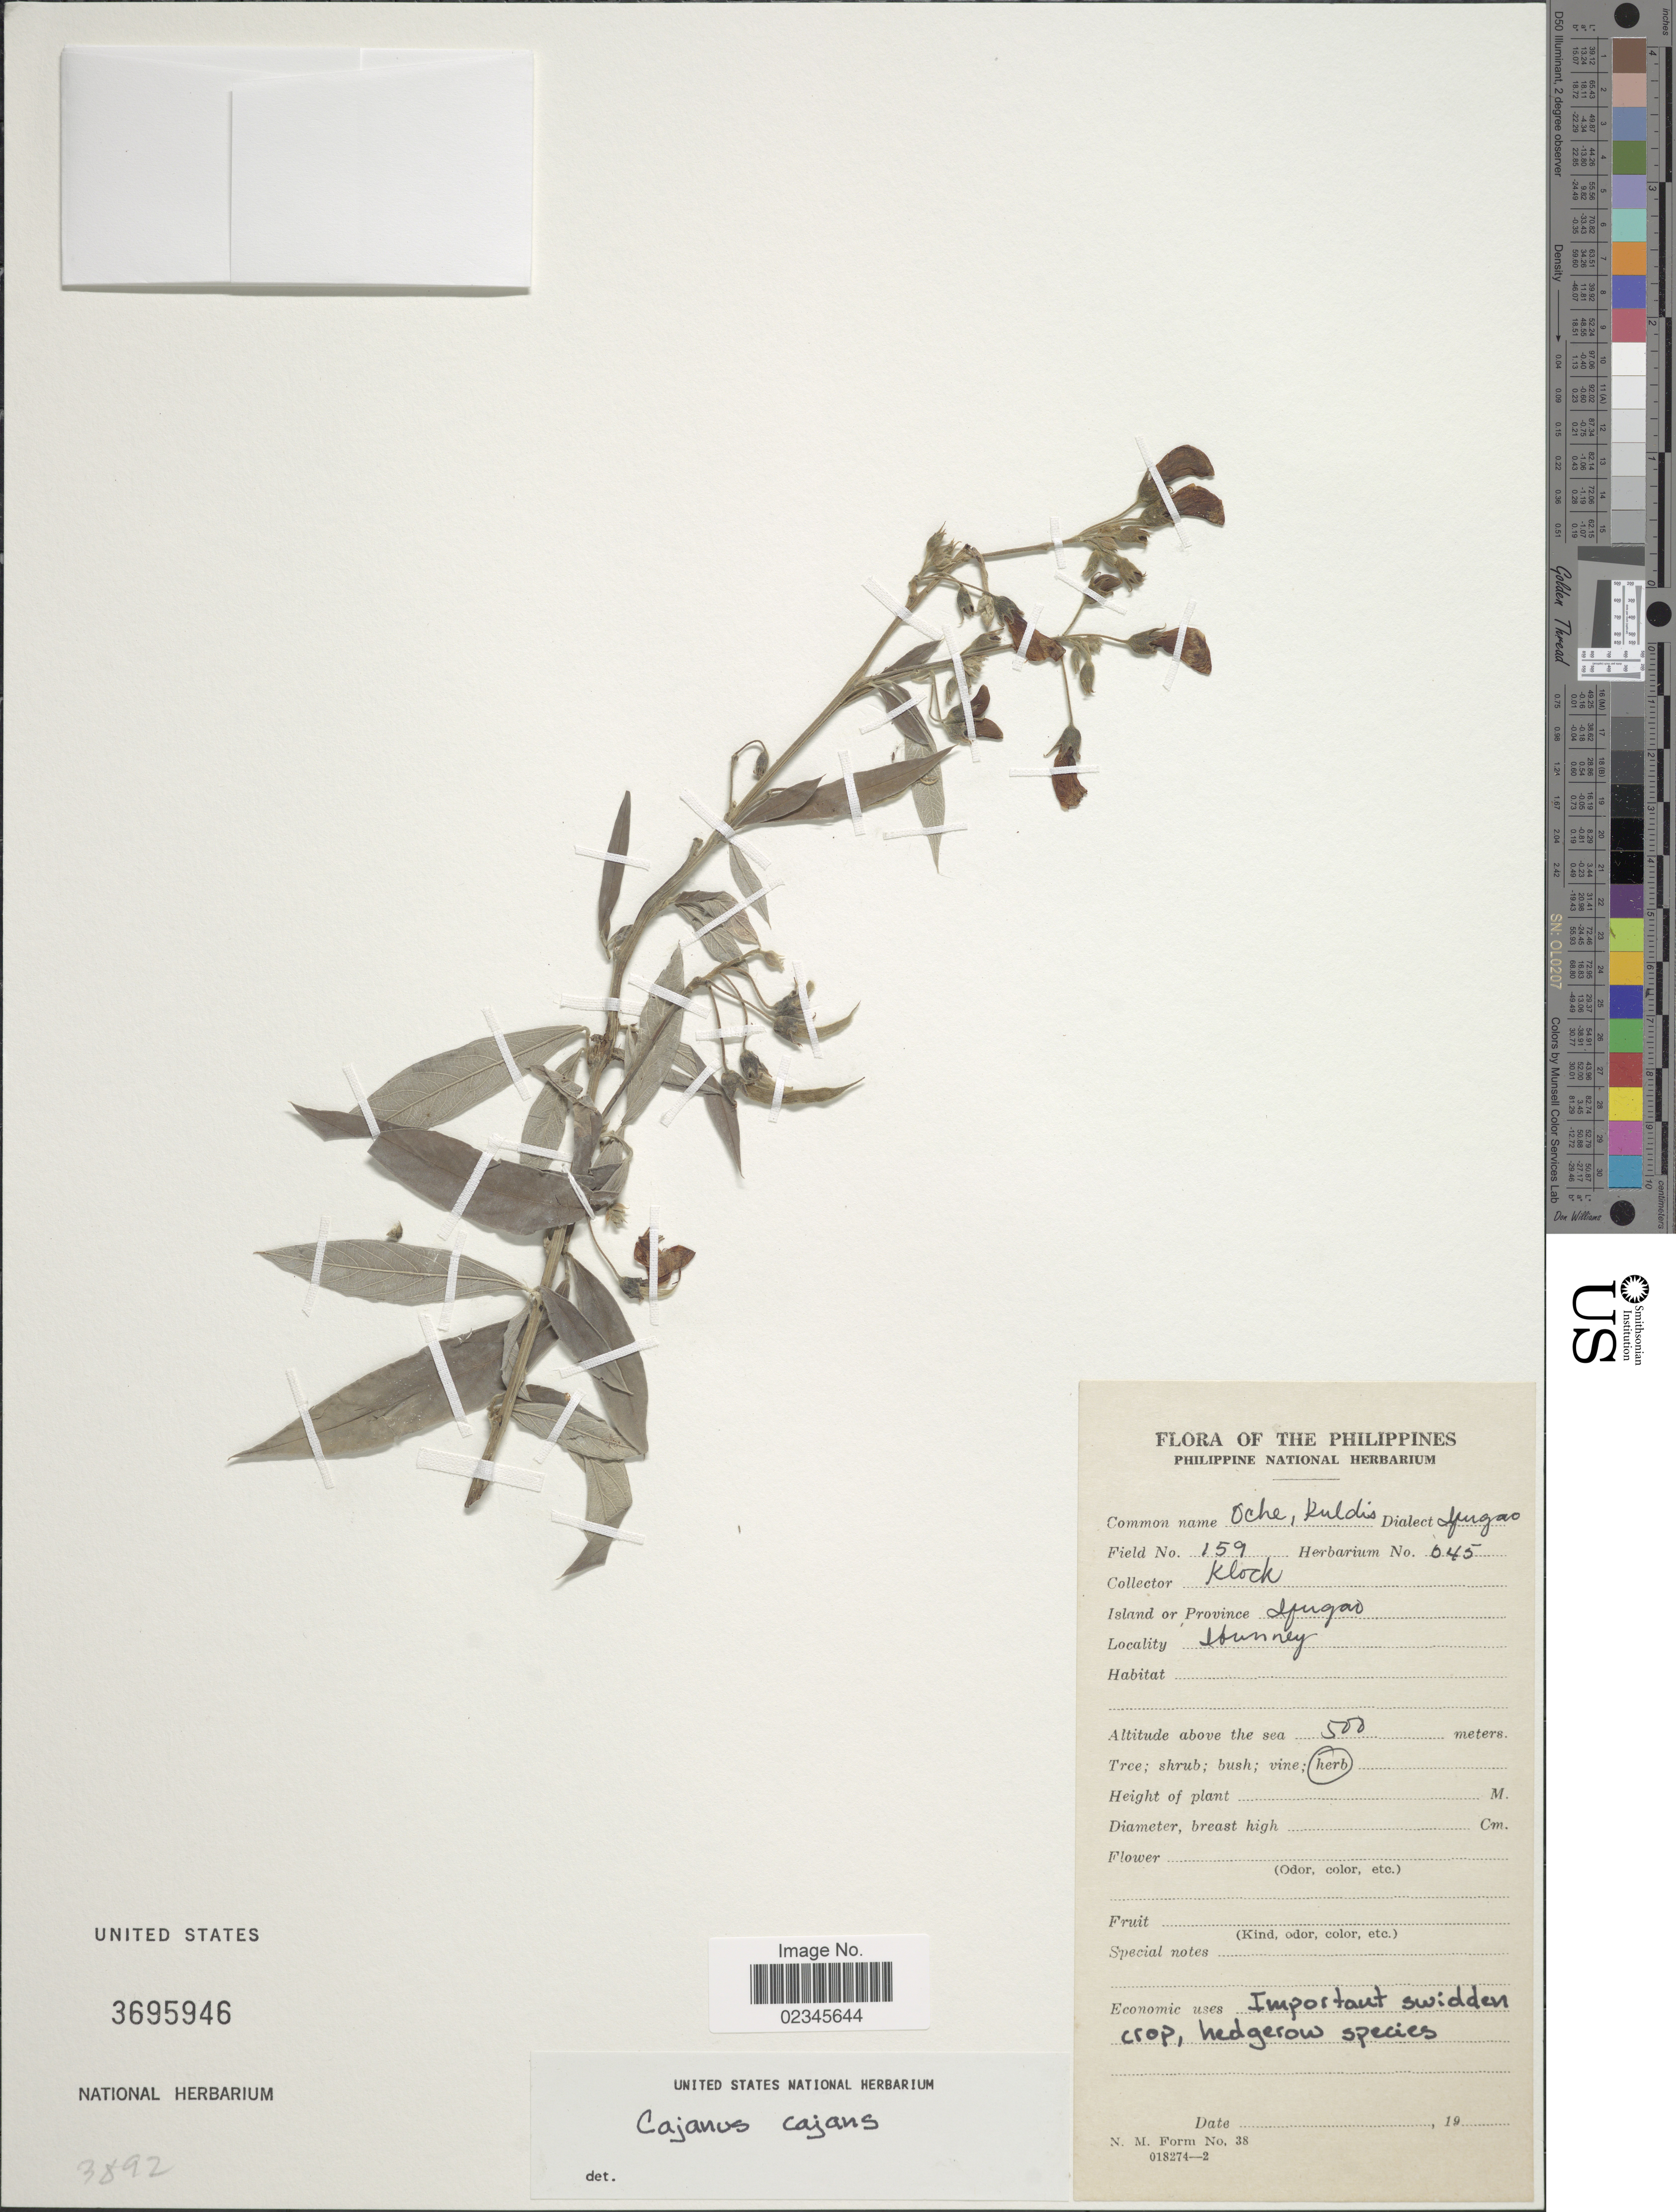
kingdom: Plantae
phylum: Tracheophyta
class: Magnoliopsida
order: Fabales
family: Fabaceae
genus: Cajanus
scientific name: Cajanus cajan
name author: (L.) Huth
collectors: Klock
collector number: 159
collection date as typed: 19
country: Philippines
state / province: Cordillera (Administrative Region)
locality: Island or Province Ifugao, Ibunney.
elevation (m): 500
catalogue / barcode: US 3695946